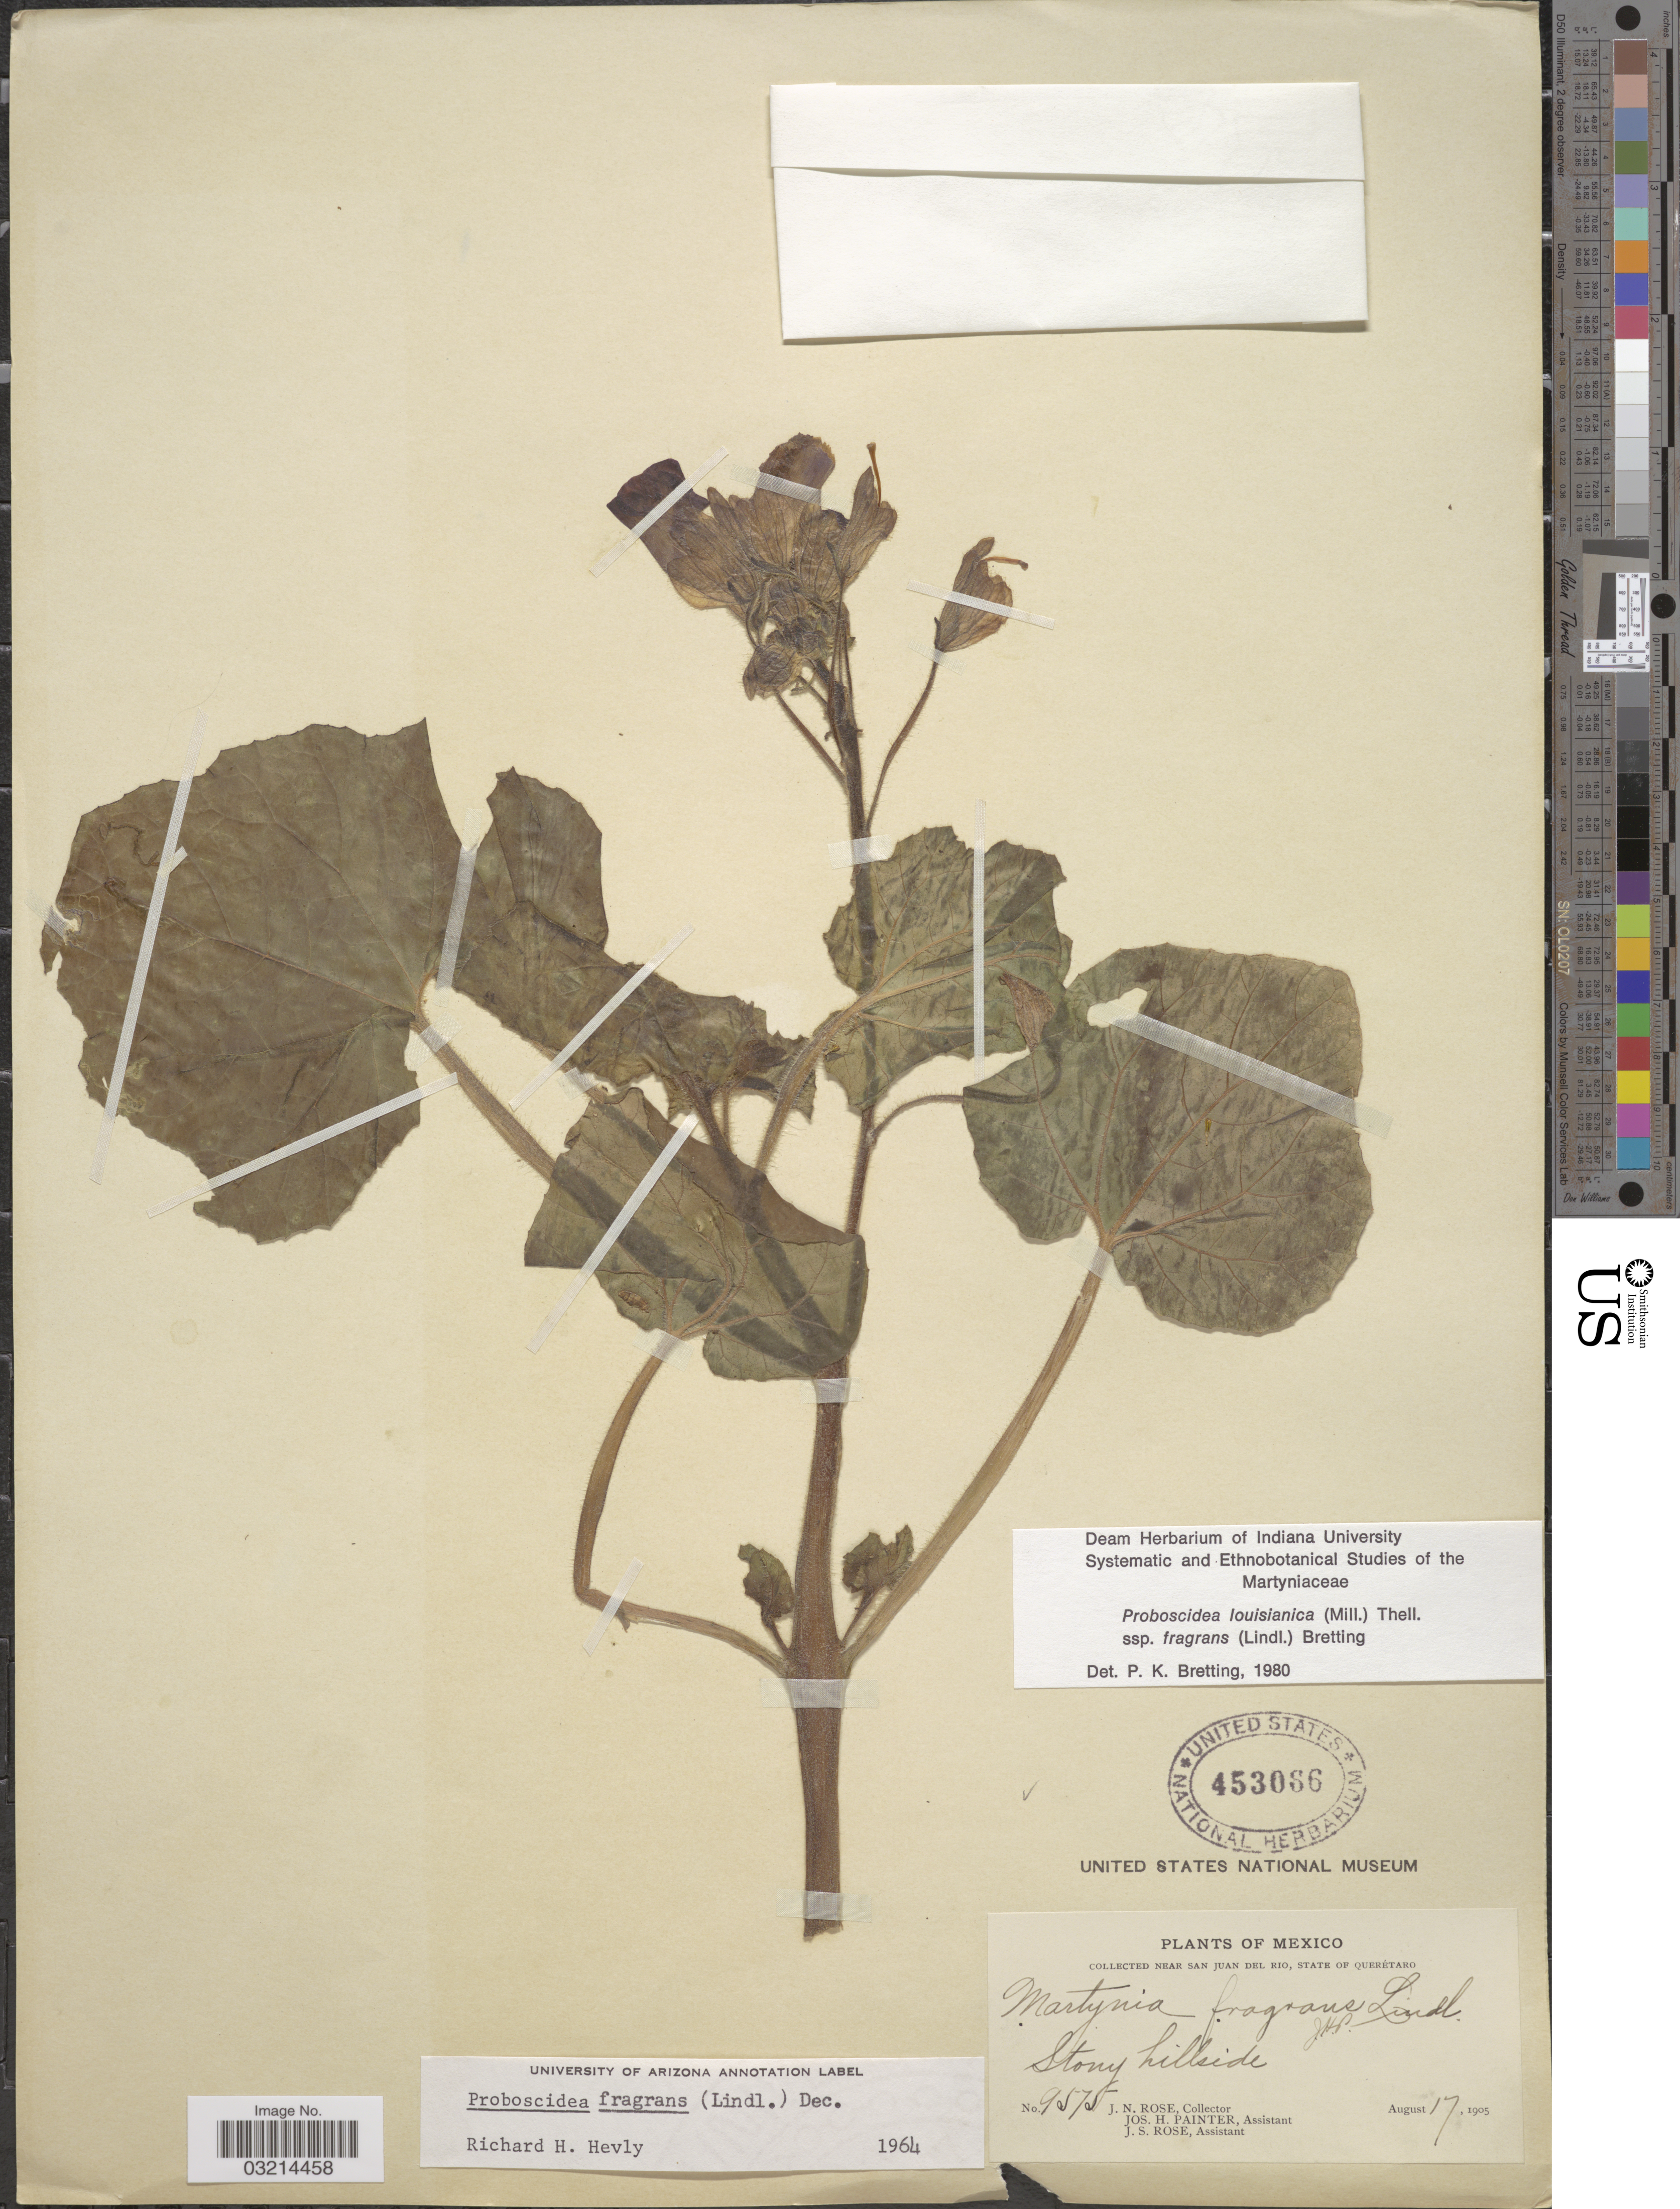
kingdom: Plantae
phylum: Tracheophyta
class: Magnoliopsida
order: Lamiales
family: Martyniaceae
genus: Proboscidea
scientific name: Proboscidea louisianica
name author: Thell.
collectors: J. N. Rose, J. H. Painter & J. S. Rose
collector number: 9575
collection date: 1905-08-17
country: Mexico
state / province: Querétaro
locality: Near San Juan del Rio.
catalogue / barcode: US 453086